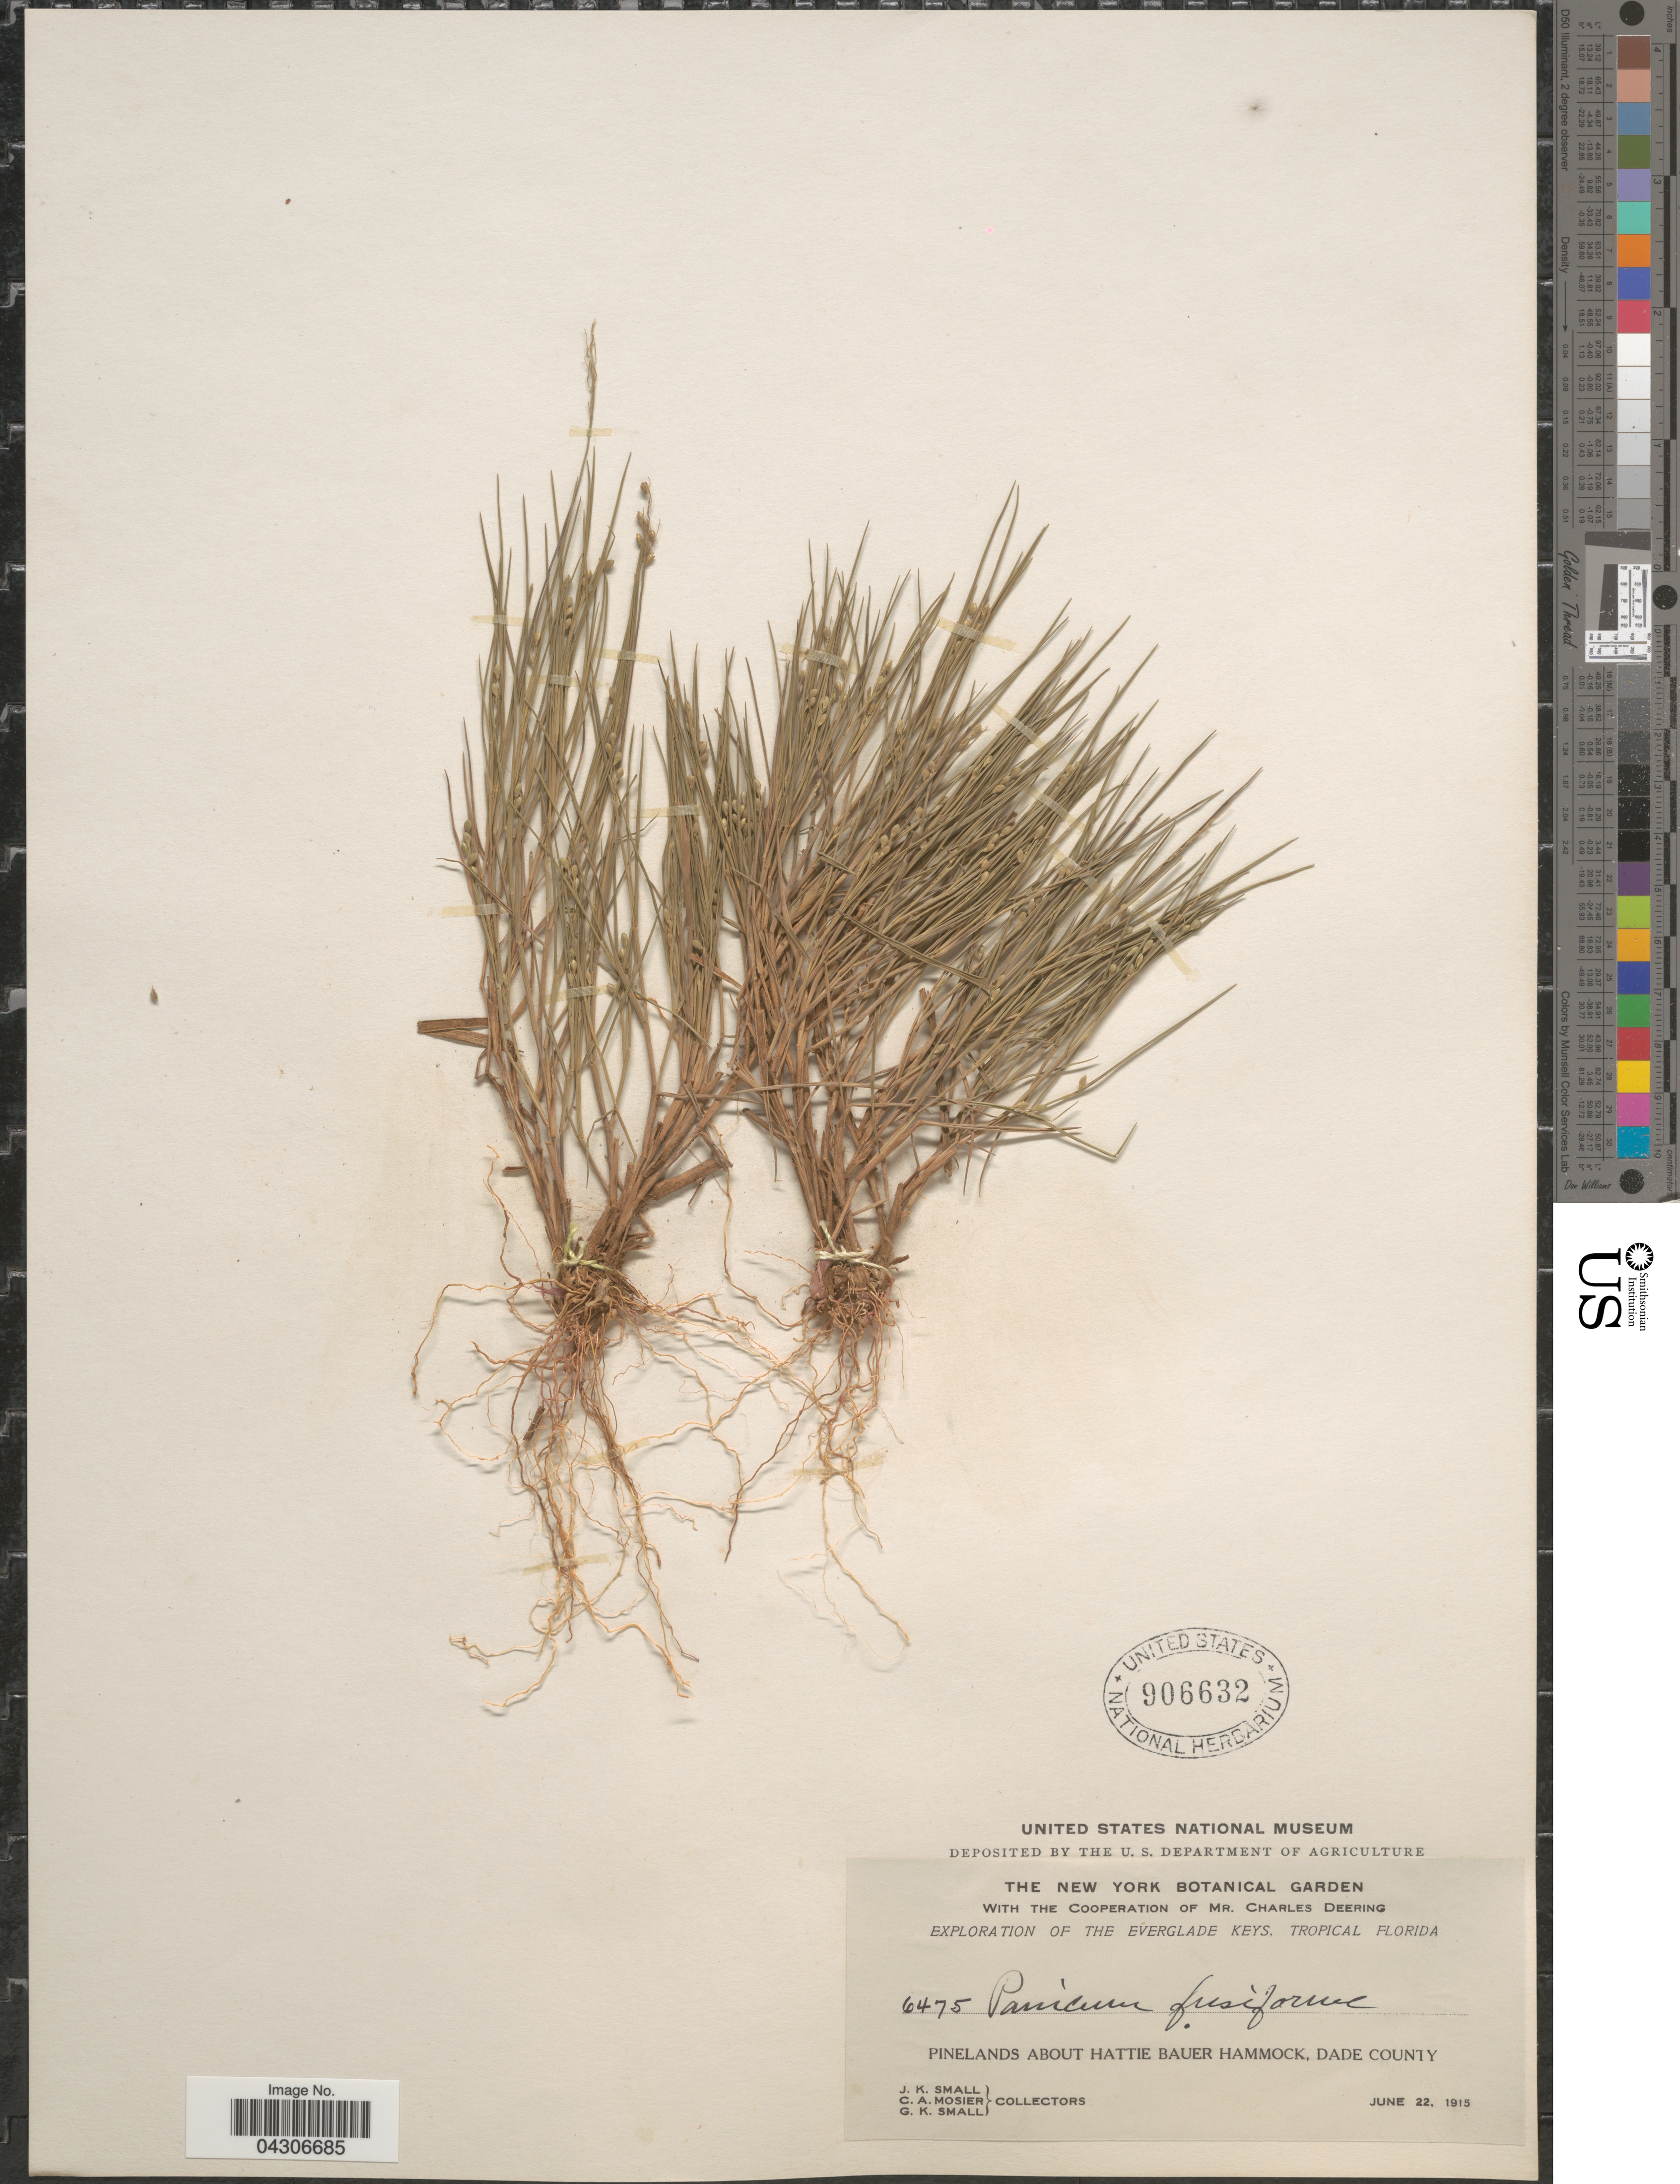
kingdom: Plantae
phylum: Tracheophyta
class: Liliopsida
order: Poales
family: Poaceae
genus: Dichanthelium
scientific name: Dichanthelium aciculare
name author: (Desv. ex Poir.) Gould & C.A. Clark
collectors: J. K. Small, C. A. Mosier & G. K. Small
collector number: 6475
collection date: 1915-06-22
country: United States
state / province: Florida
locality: Exploration Of The Everglades Keys, Tropical Florida. Pinelands About Hattie Bauer Hammock, Dade County.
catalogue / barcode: US 906632